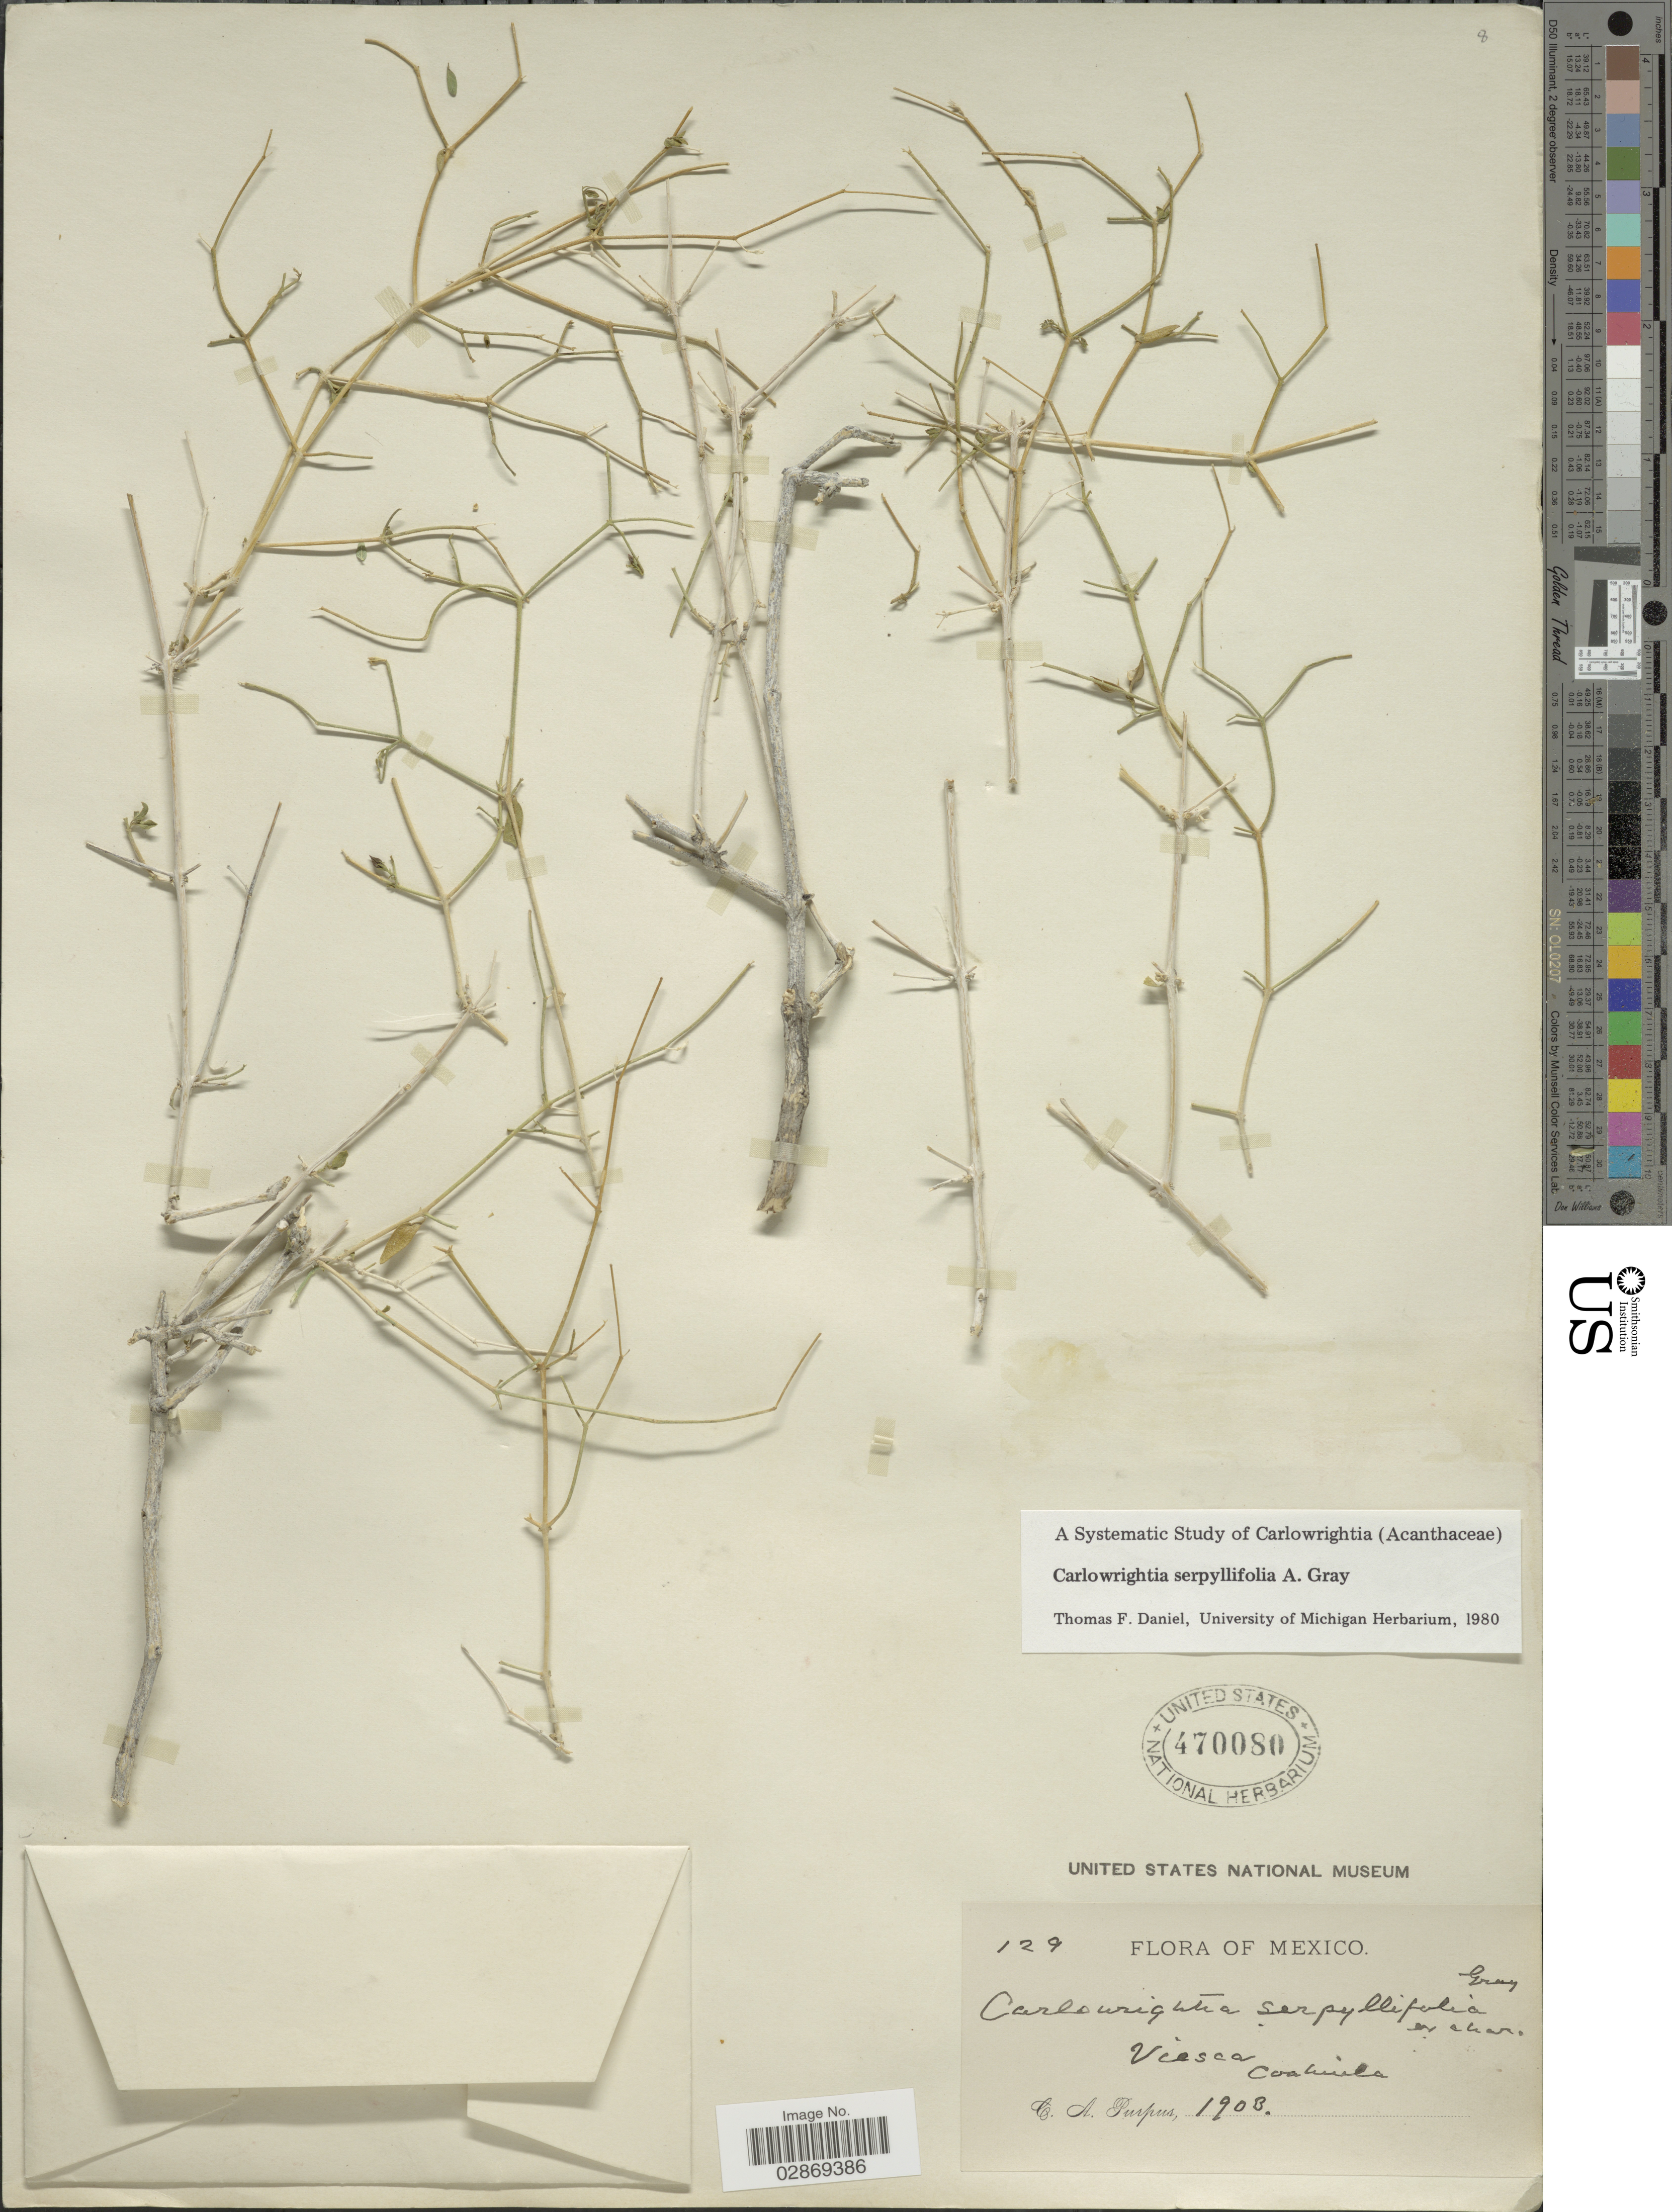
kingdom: Plantae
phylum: Tracheophyta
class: Magnoliopsida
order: Lamiales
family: Acanthaceae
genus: Carlowrightia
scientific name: Carlowrightia serpyllifolia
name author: A. Gray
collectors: C. A. Purpus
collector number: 129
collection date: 1903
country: Mexico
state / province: Coahuila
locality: Viesca, Coahuila.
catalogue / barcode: US 470080